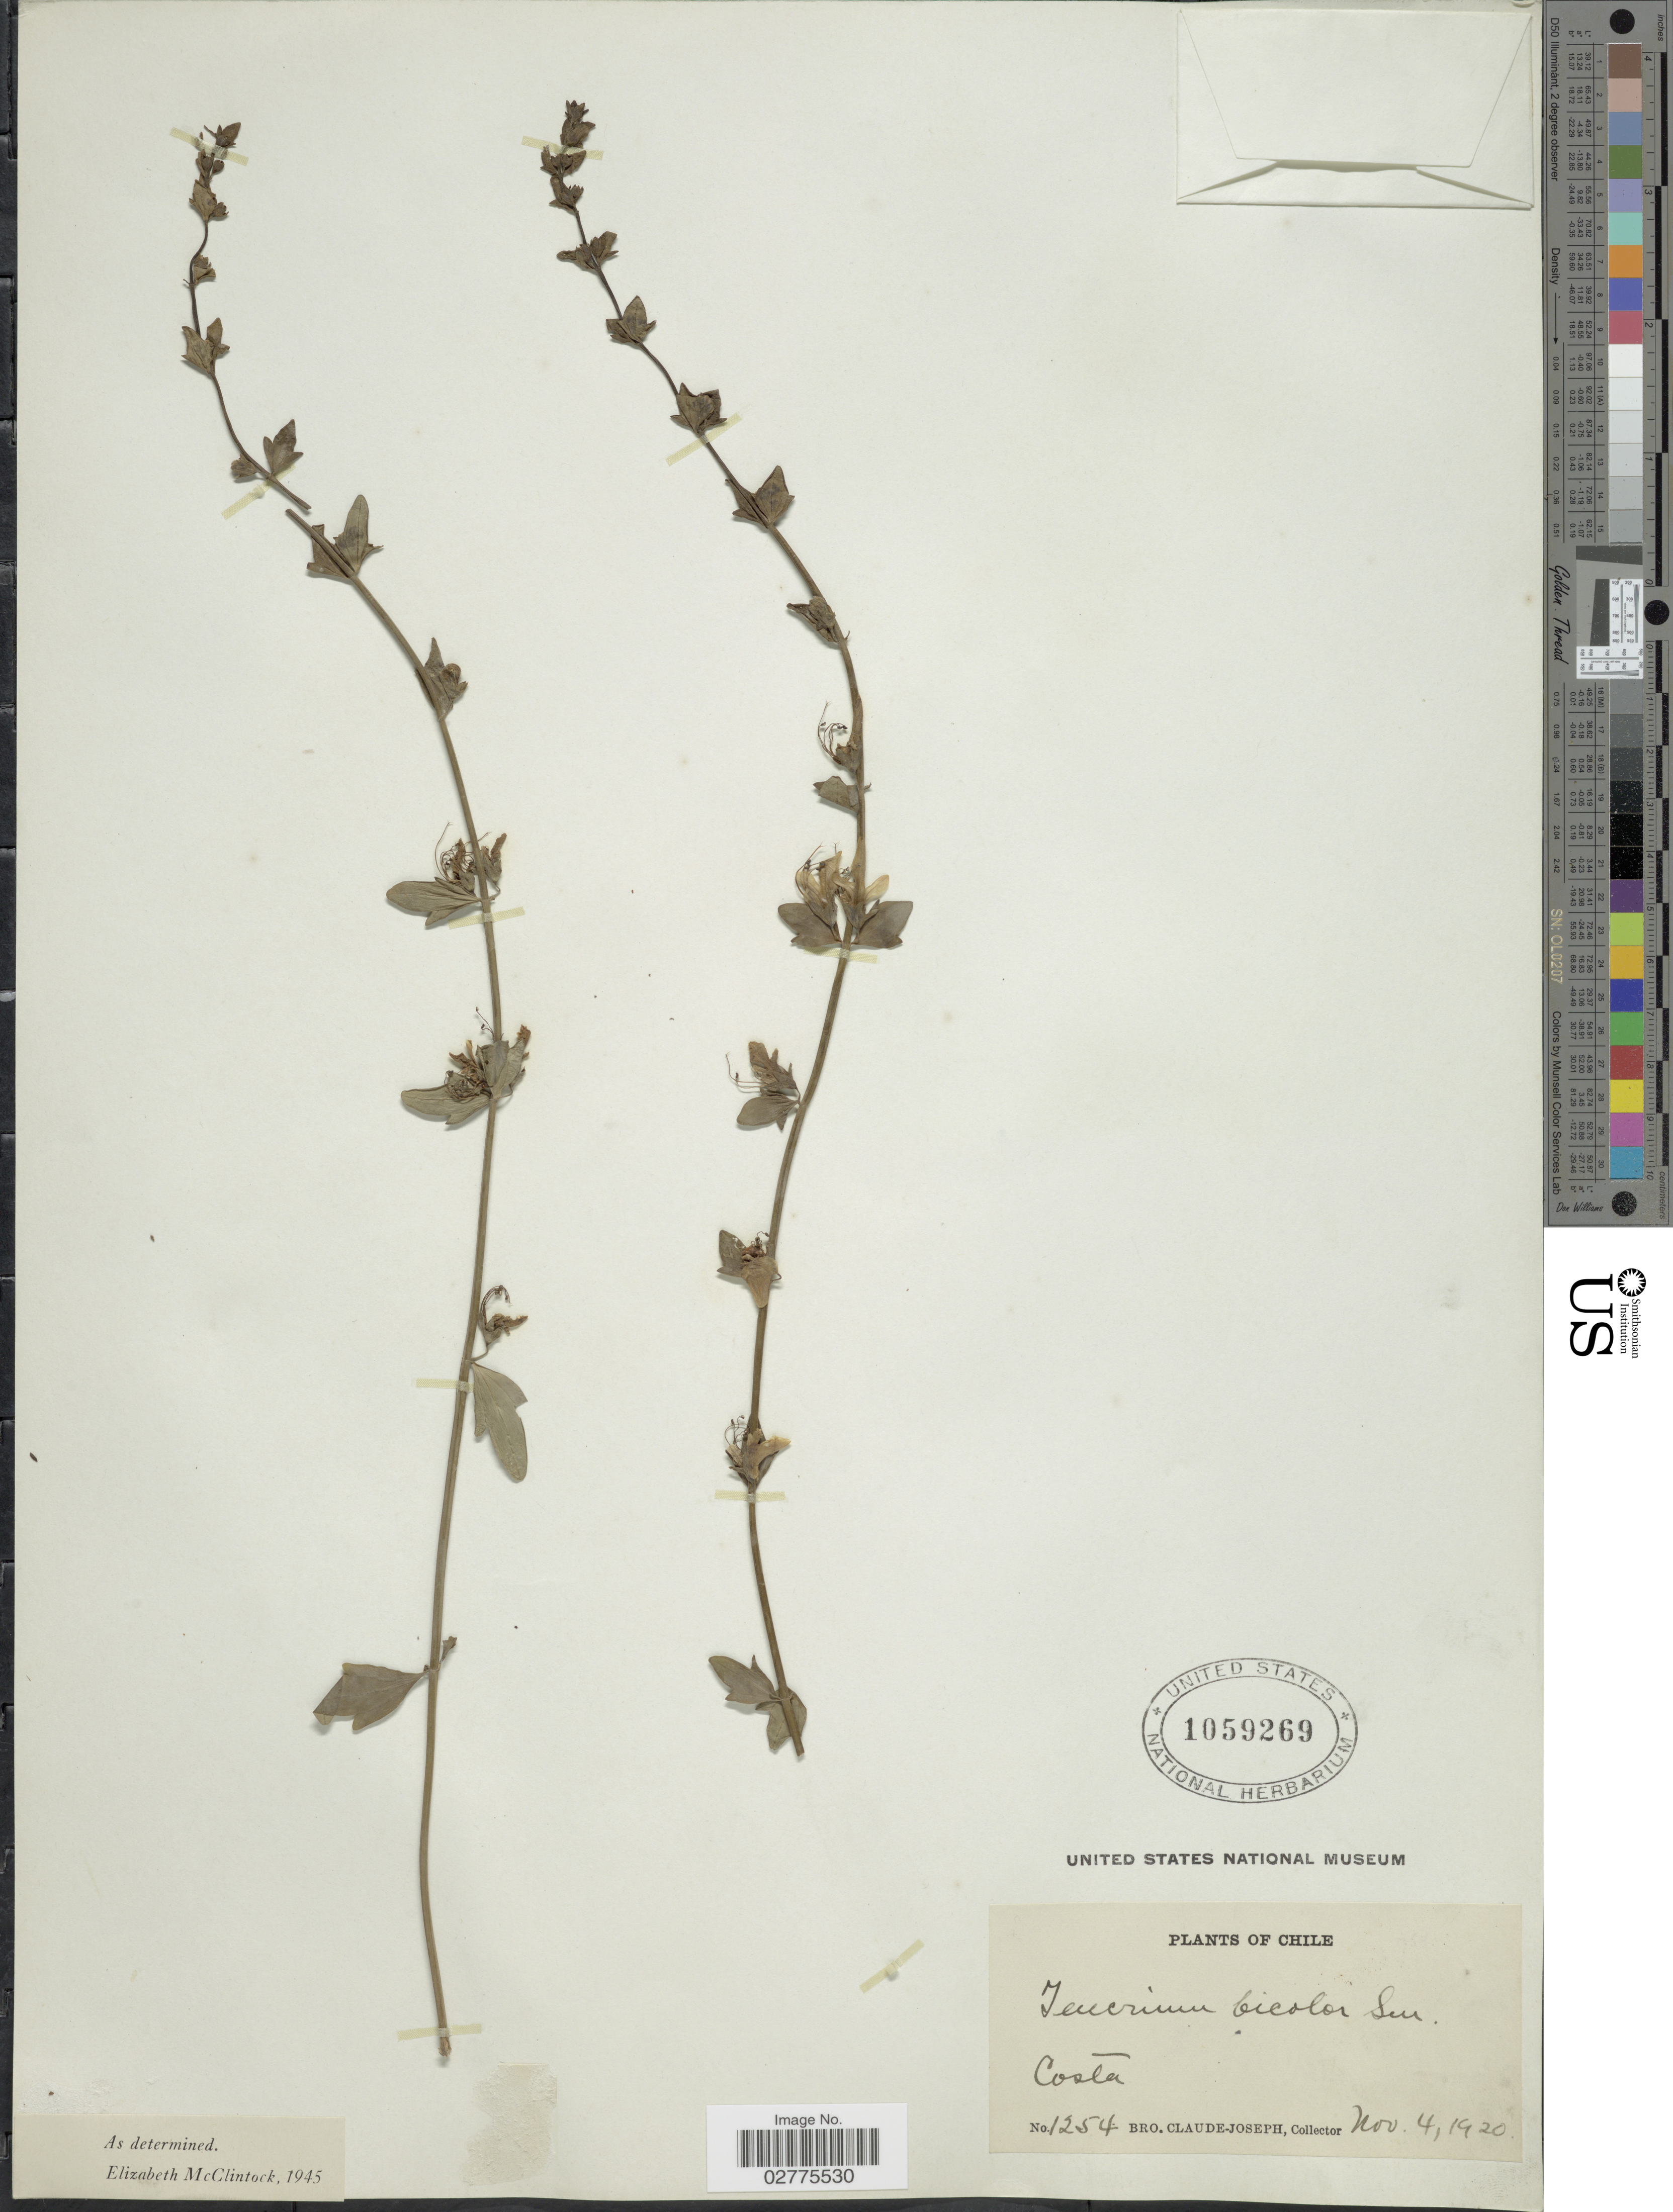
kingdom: Plantae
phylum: Tracheophyta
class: Magnoliopsida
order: Lamiales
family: Lamiaceae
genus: Teucrium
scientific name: Teucrium bicolor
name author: (Sm.) Raf.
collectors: Bro. Claude-Joseph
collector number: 1254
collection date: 1920-11-04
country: Chile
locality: Costa.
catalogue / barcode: US 1059269